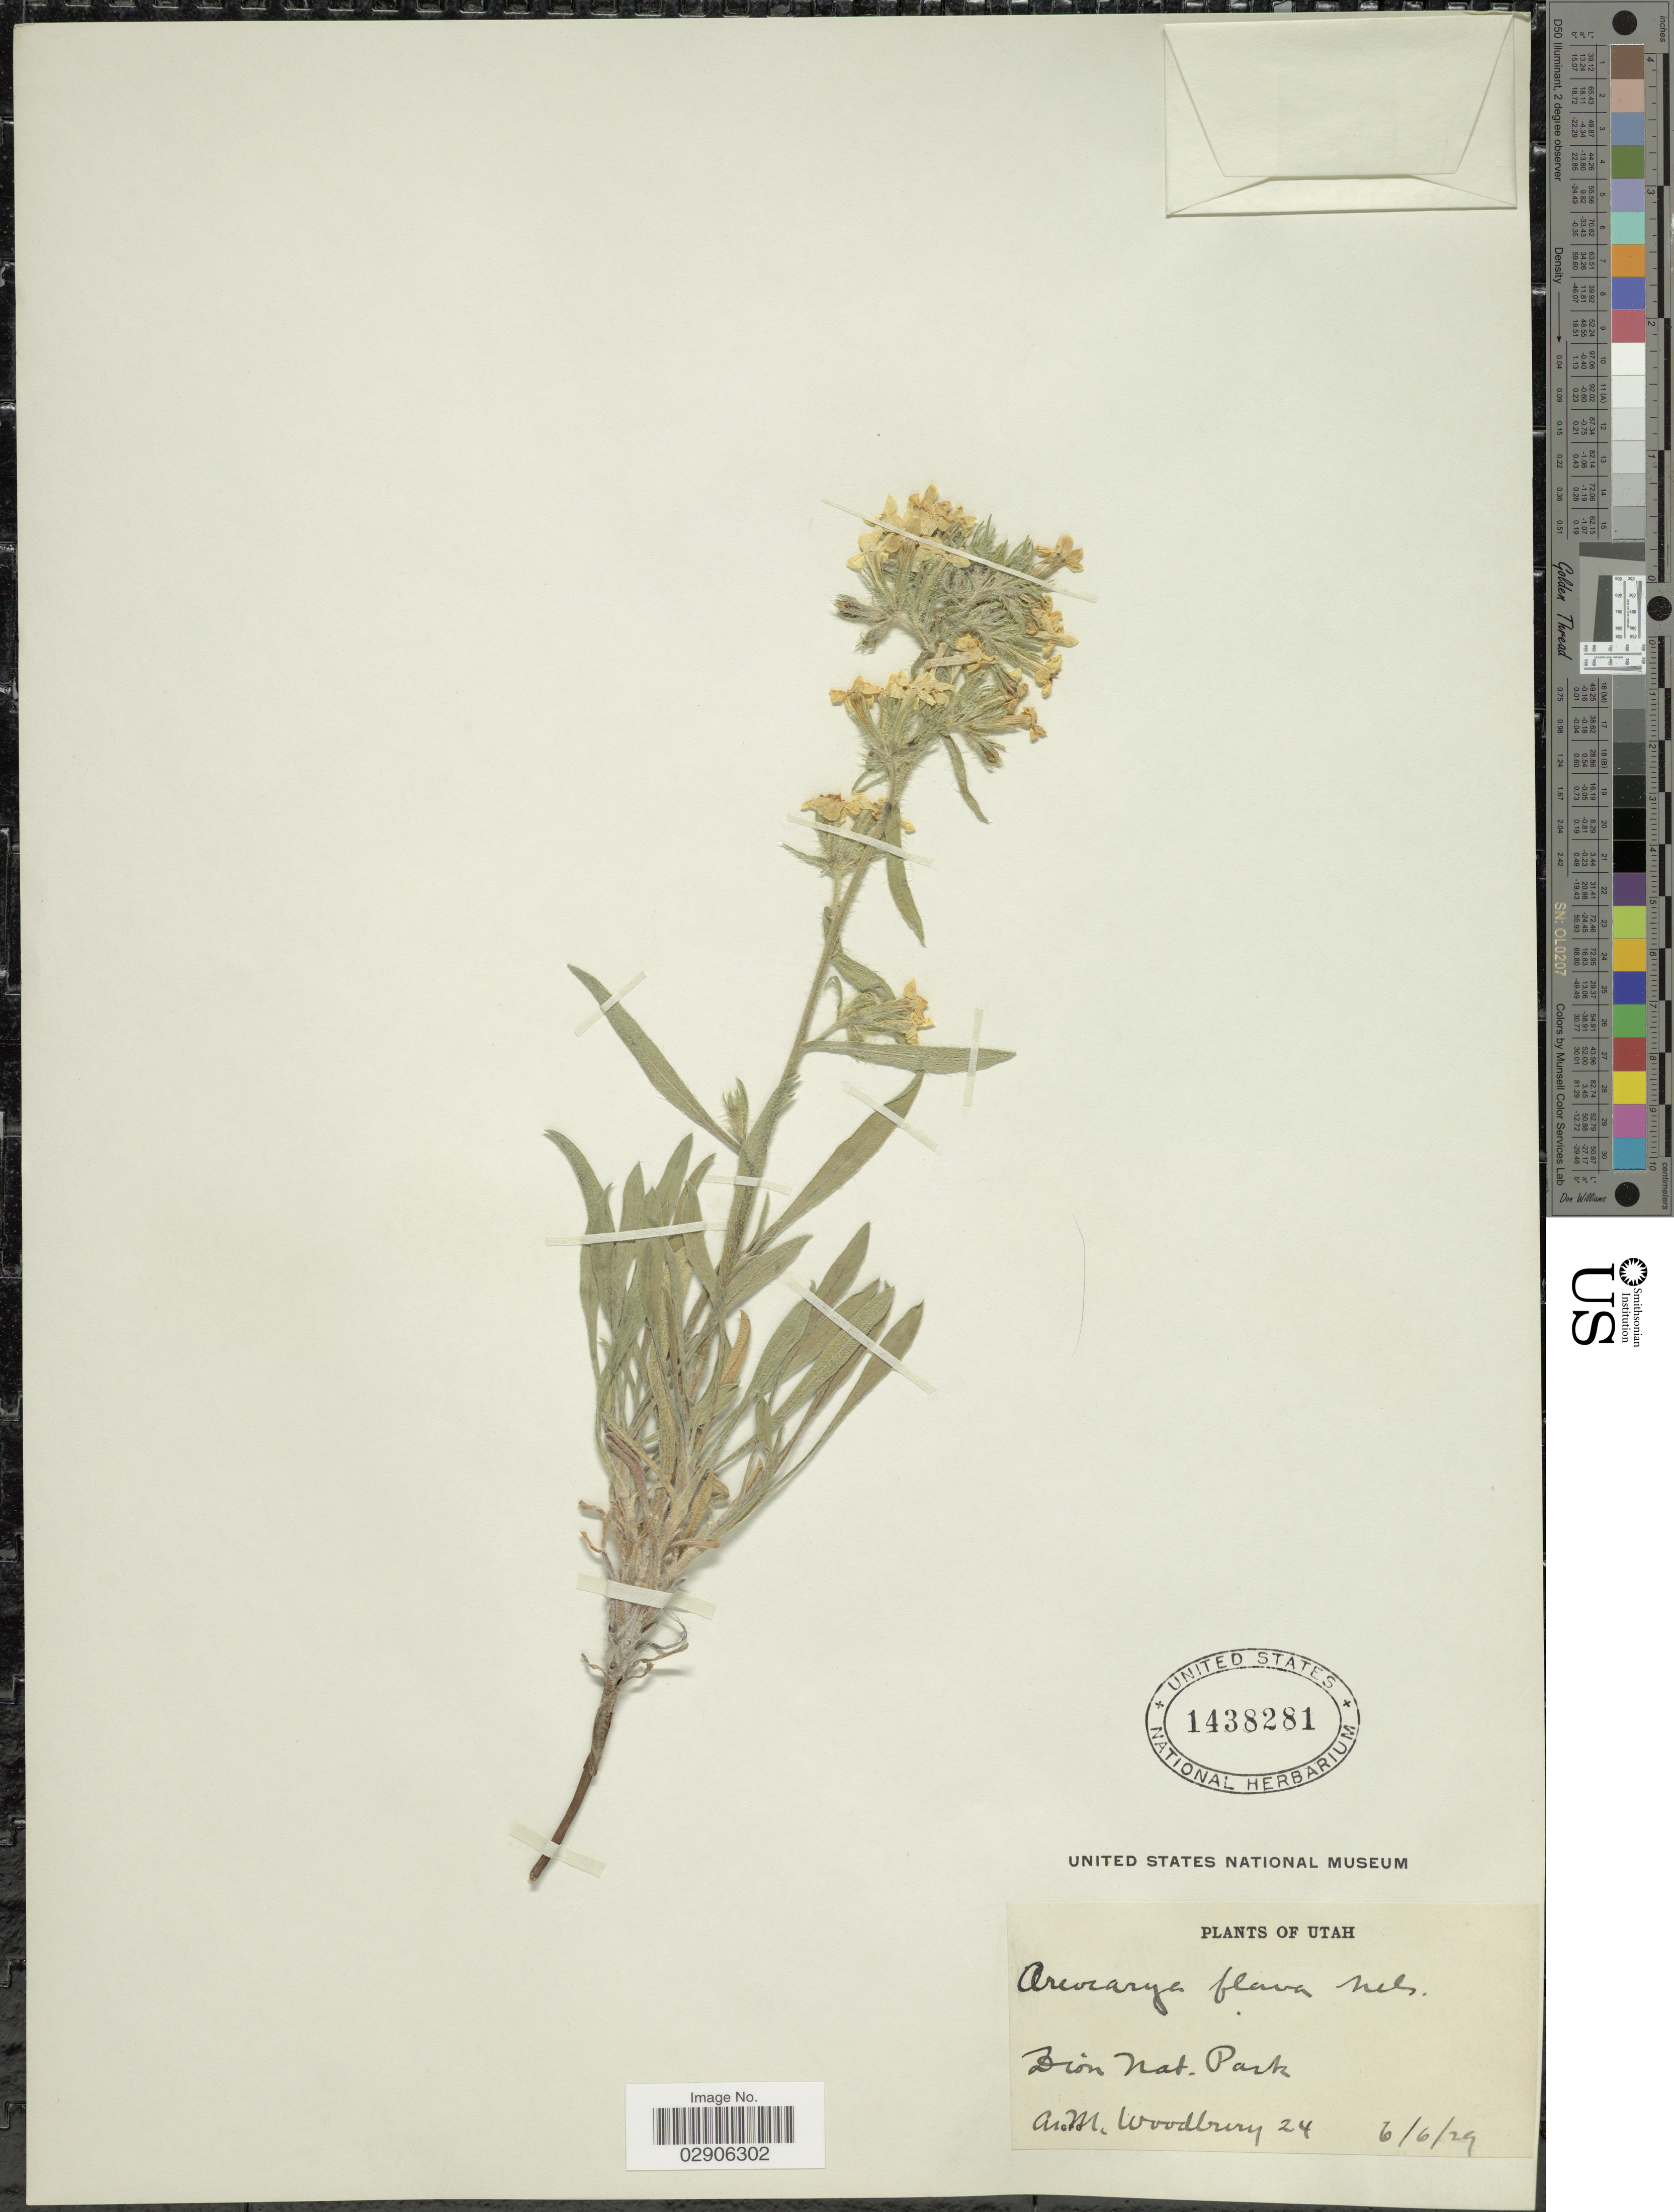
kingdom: Plantae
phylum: Tracheophyta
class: Magnoliopsida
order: Boraginales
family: Boraginaceae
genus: Cryptantha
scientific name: Cryptantha flava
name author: (A. Nelson) Payson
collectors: A. M. Woodbury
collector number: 24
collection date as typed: Transcribed d/m/y: 6/6/29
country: United States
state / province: Utah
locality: Zion Nat. Park.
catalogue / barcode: US 1438281